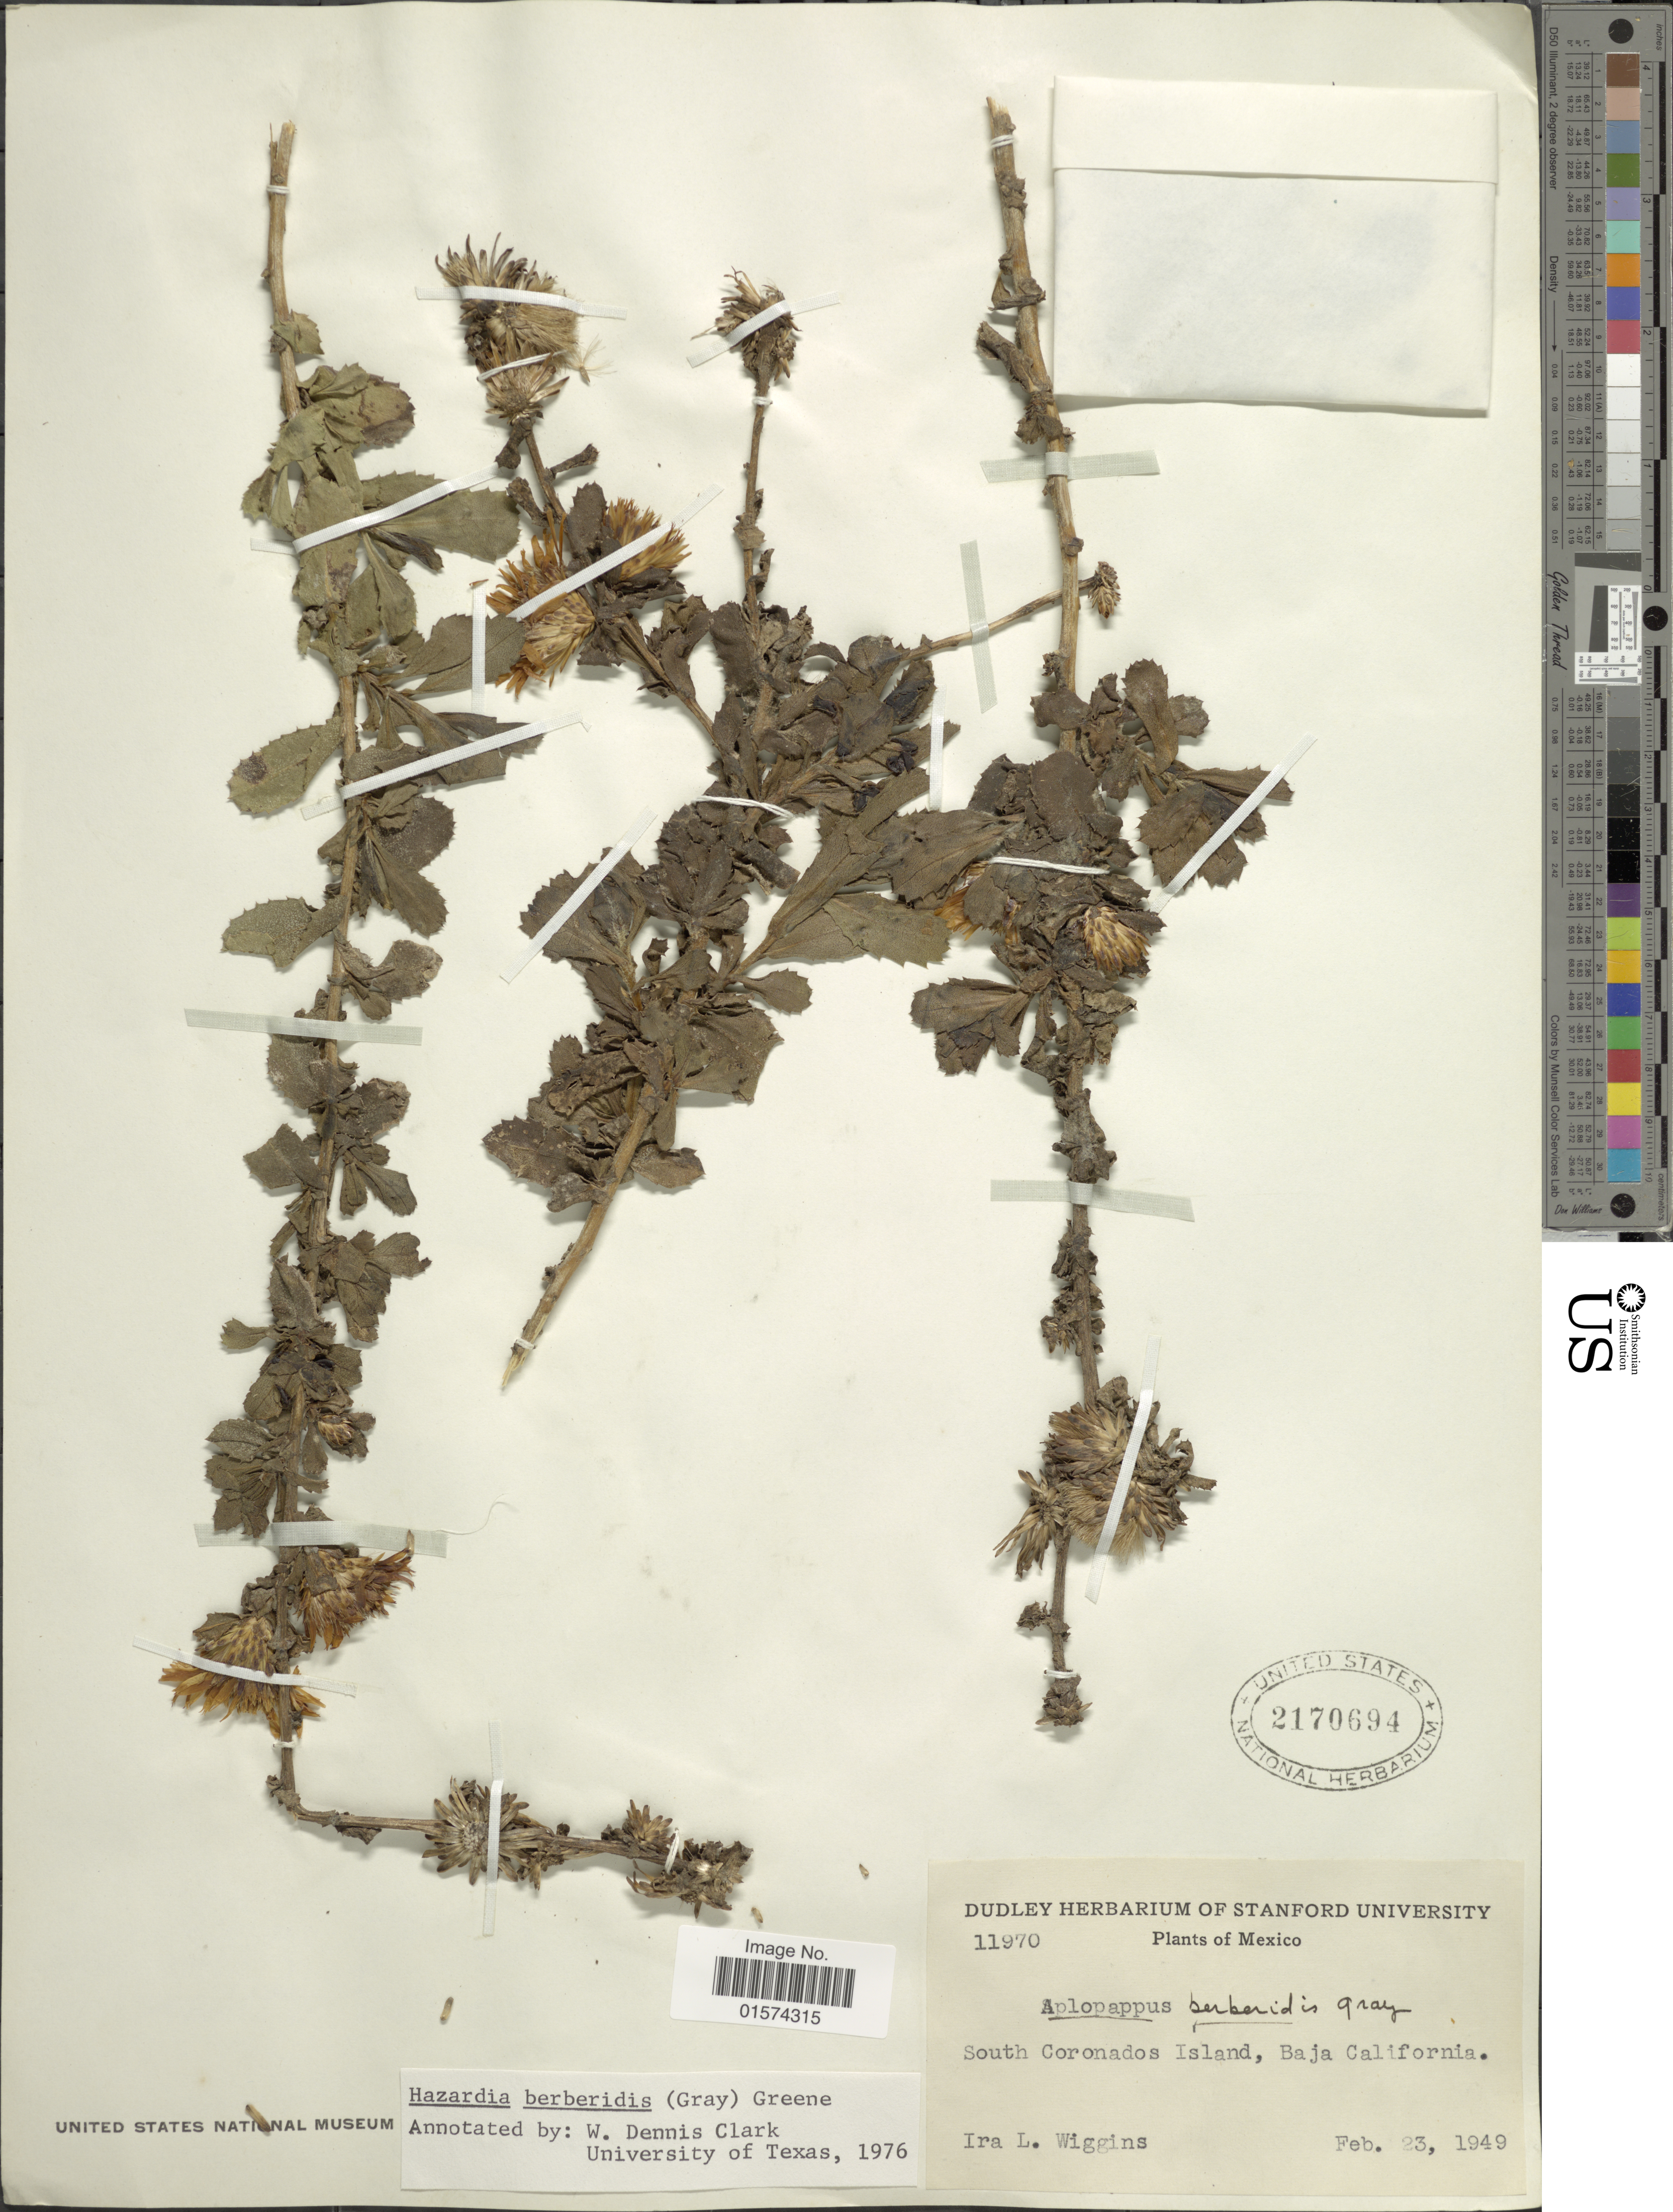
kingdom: Plantae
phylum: Tracheophyta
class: Magnoliopsida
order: Asterales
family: Asteraceae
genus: Hazardia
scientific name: Hazardia berberidis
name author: (A. Gray) Greene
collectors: I. L. Wiggins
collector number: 11970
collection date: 1949-02-23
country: Mexico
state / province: Baja California Sur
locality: South of Coronados Island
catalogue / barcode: US 2170694